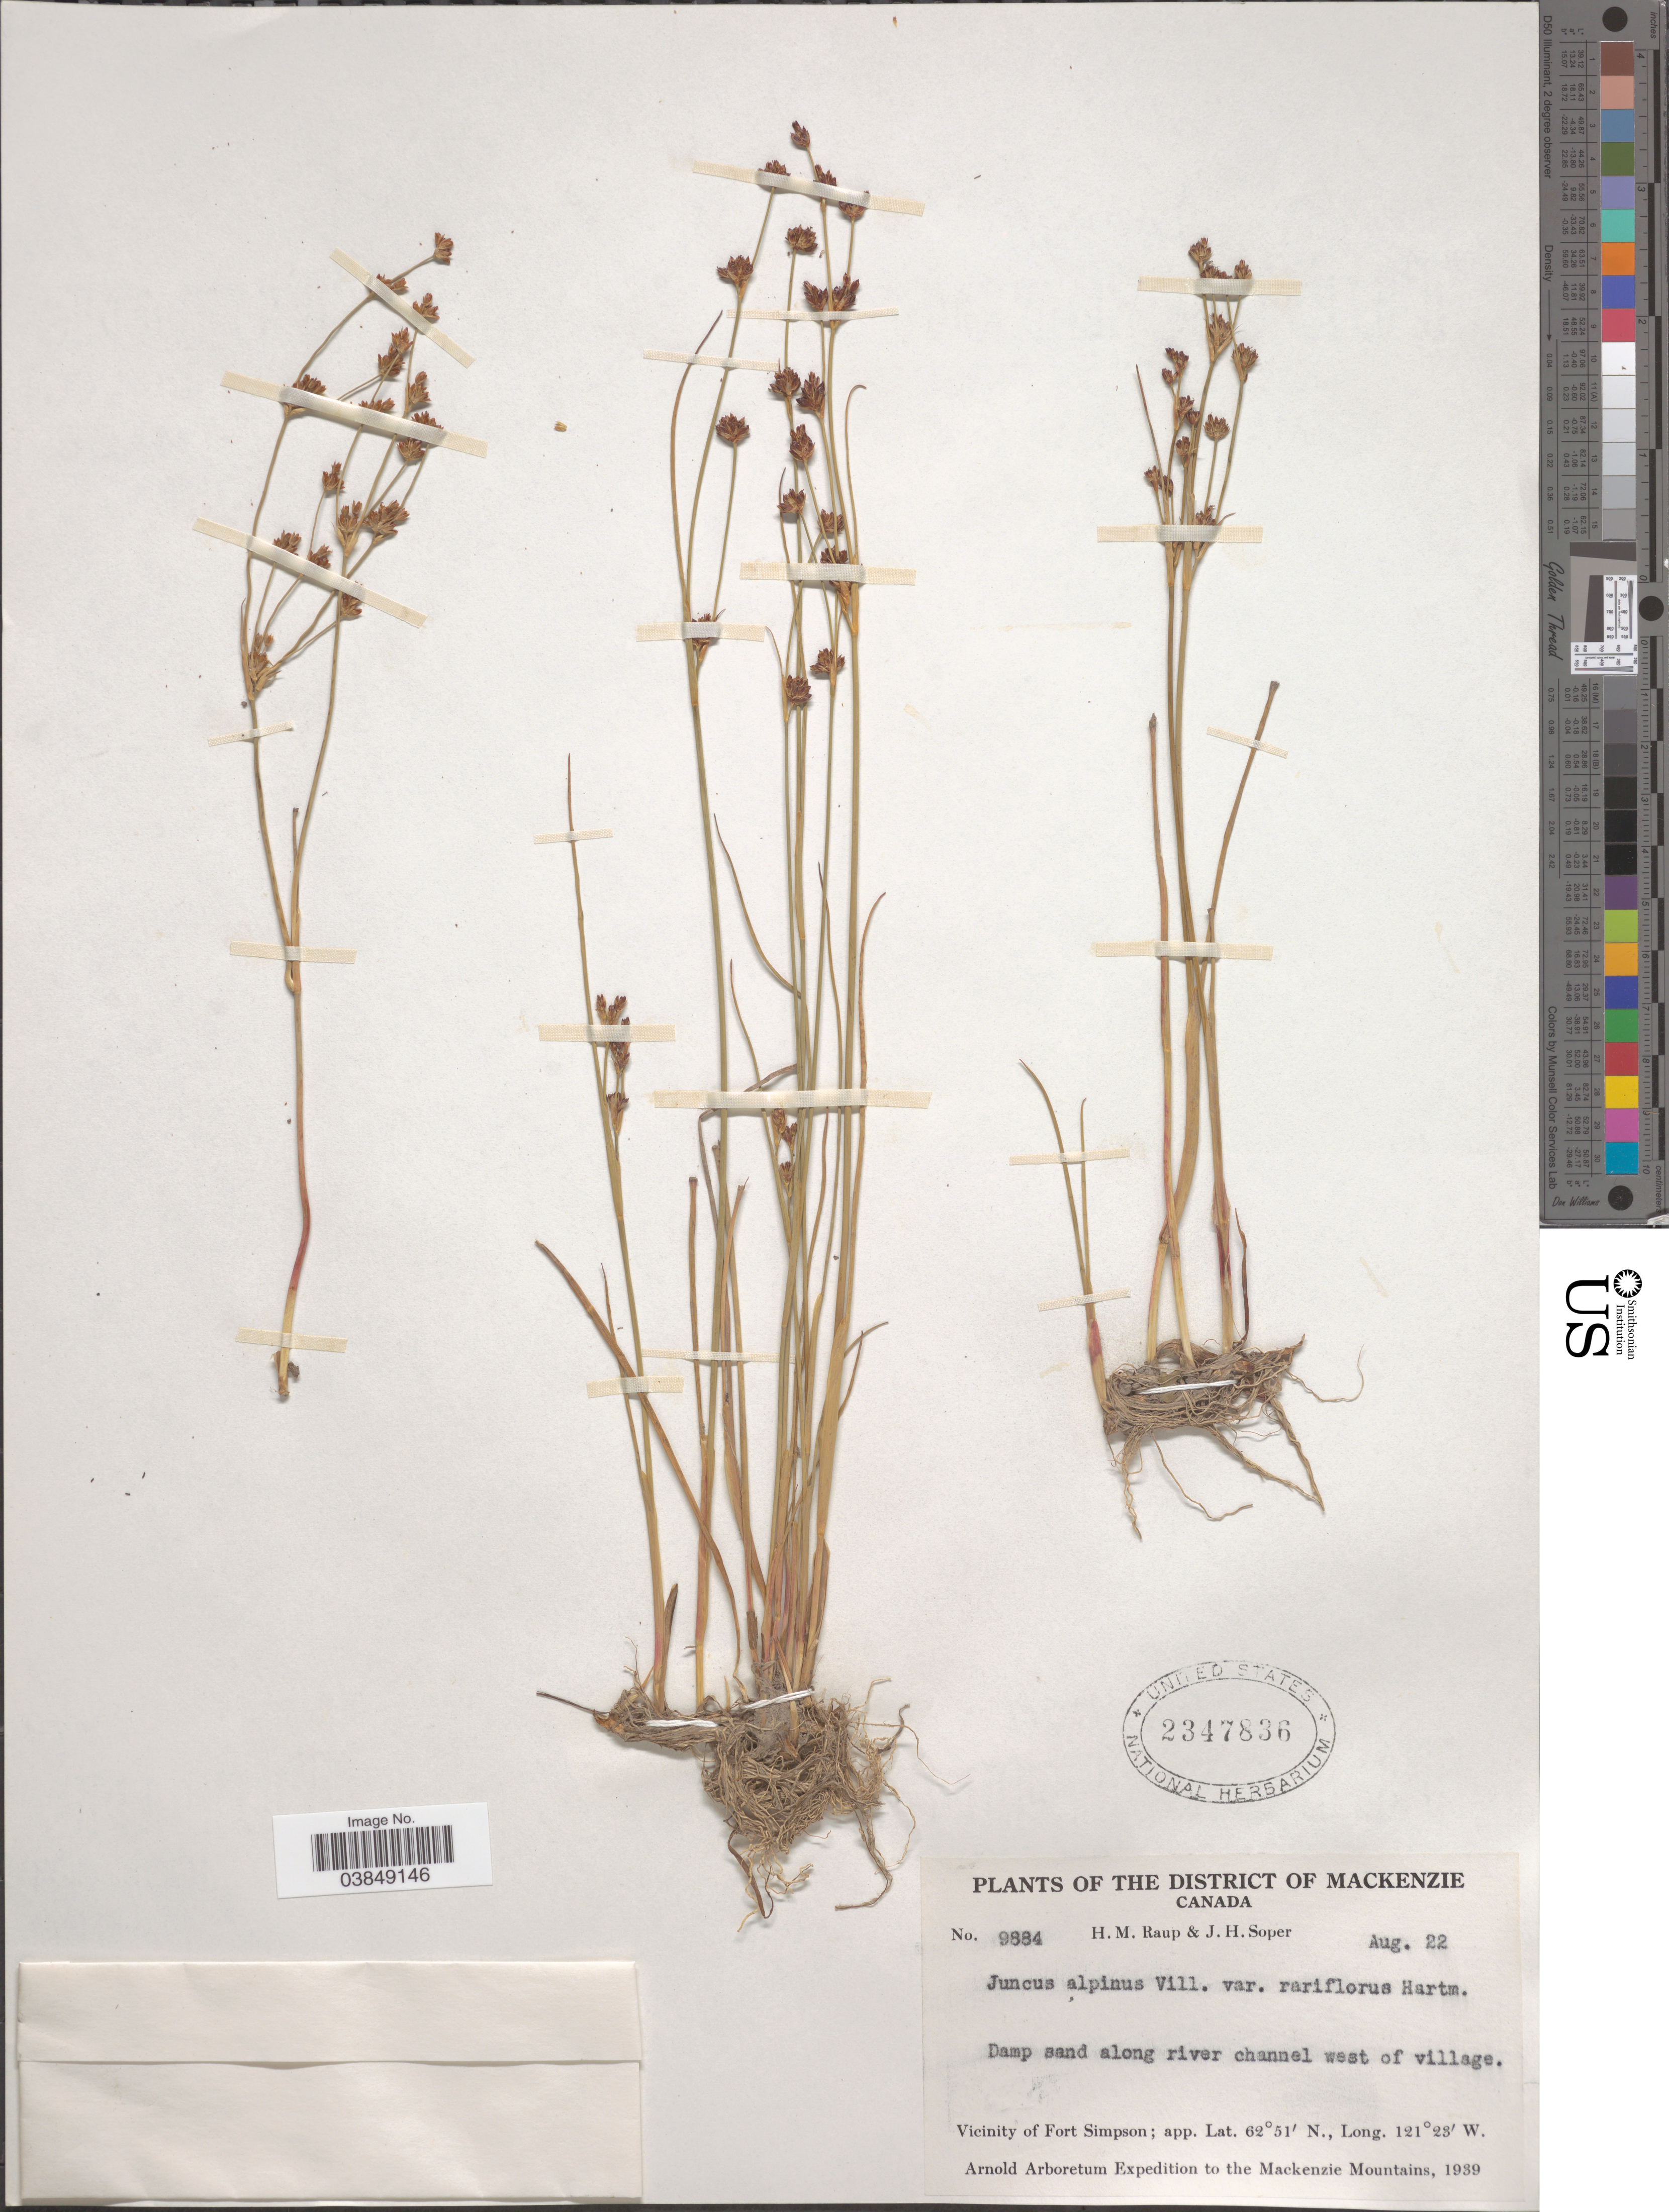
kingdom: Plantae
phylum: Tracheophyta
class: Liliopsida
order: Poales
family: Juncaceae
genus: Juncus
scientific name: Juncus alpinus var. rariflorus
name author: (Hartm.) Hartm.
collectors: H. Raup & J. H. Soper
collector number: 9884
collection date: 1939-08-22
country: Canada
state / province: Northwest Territories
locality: District of Mackenzie. Along river channel west of village. Vicinity of Fort Simpson. To the Mackenzie Mountains.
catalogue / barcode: US 2347836